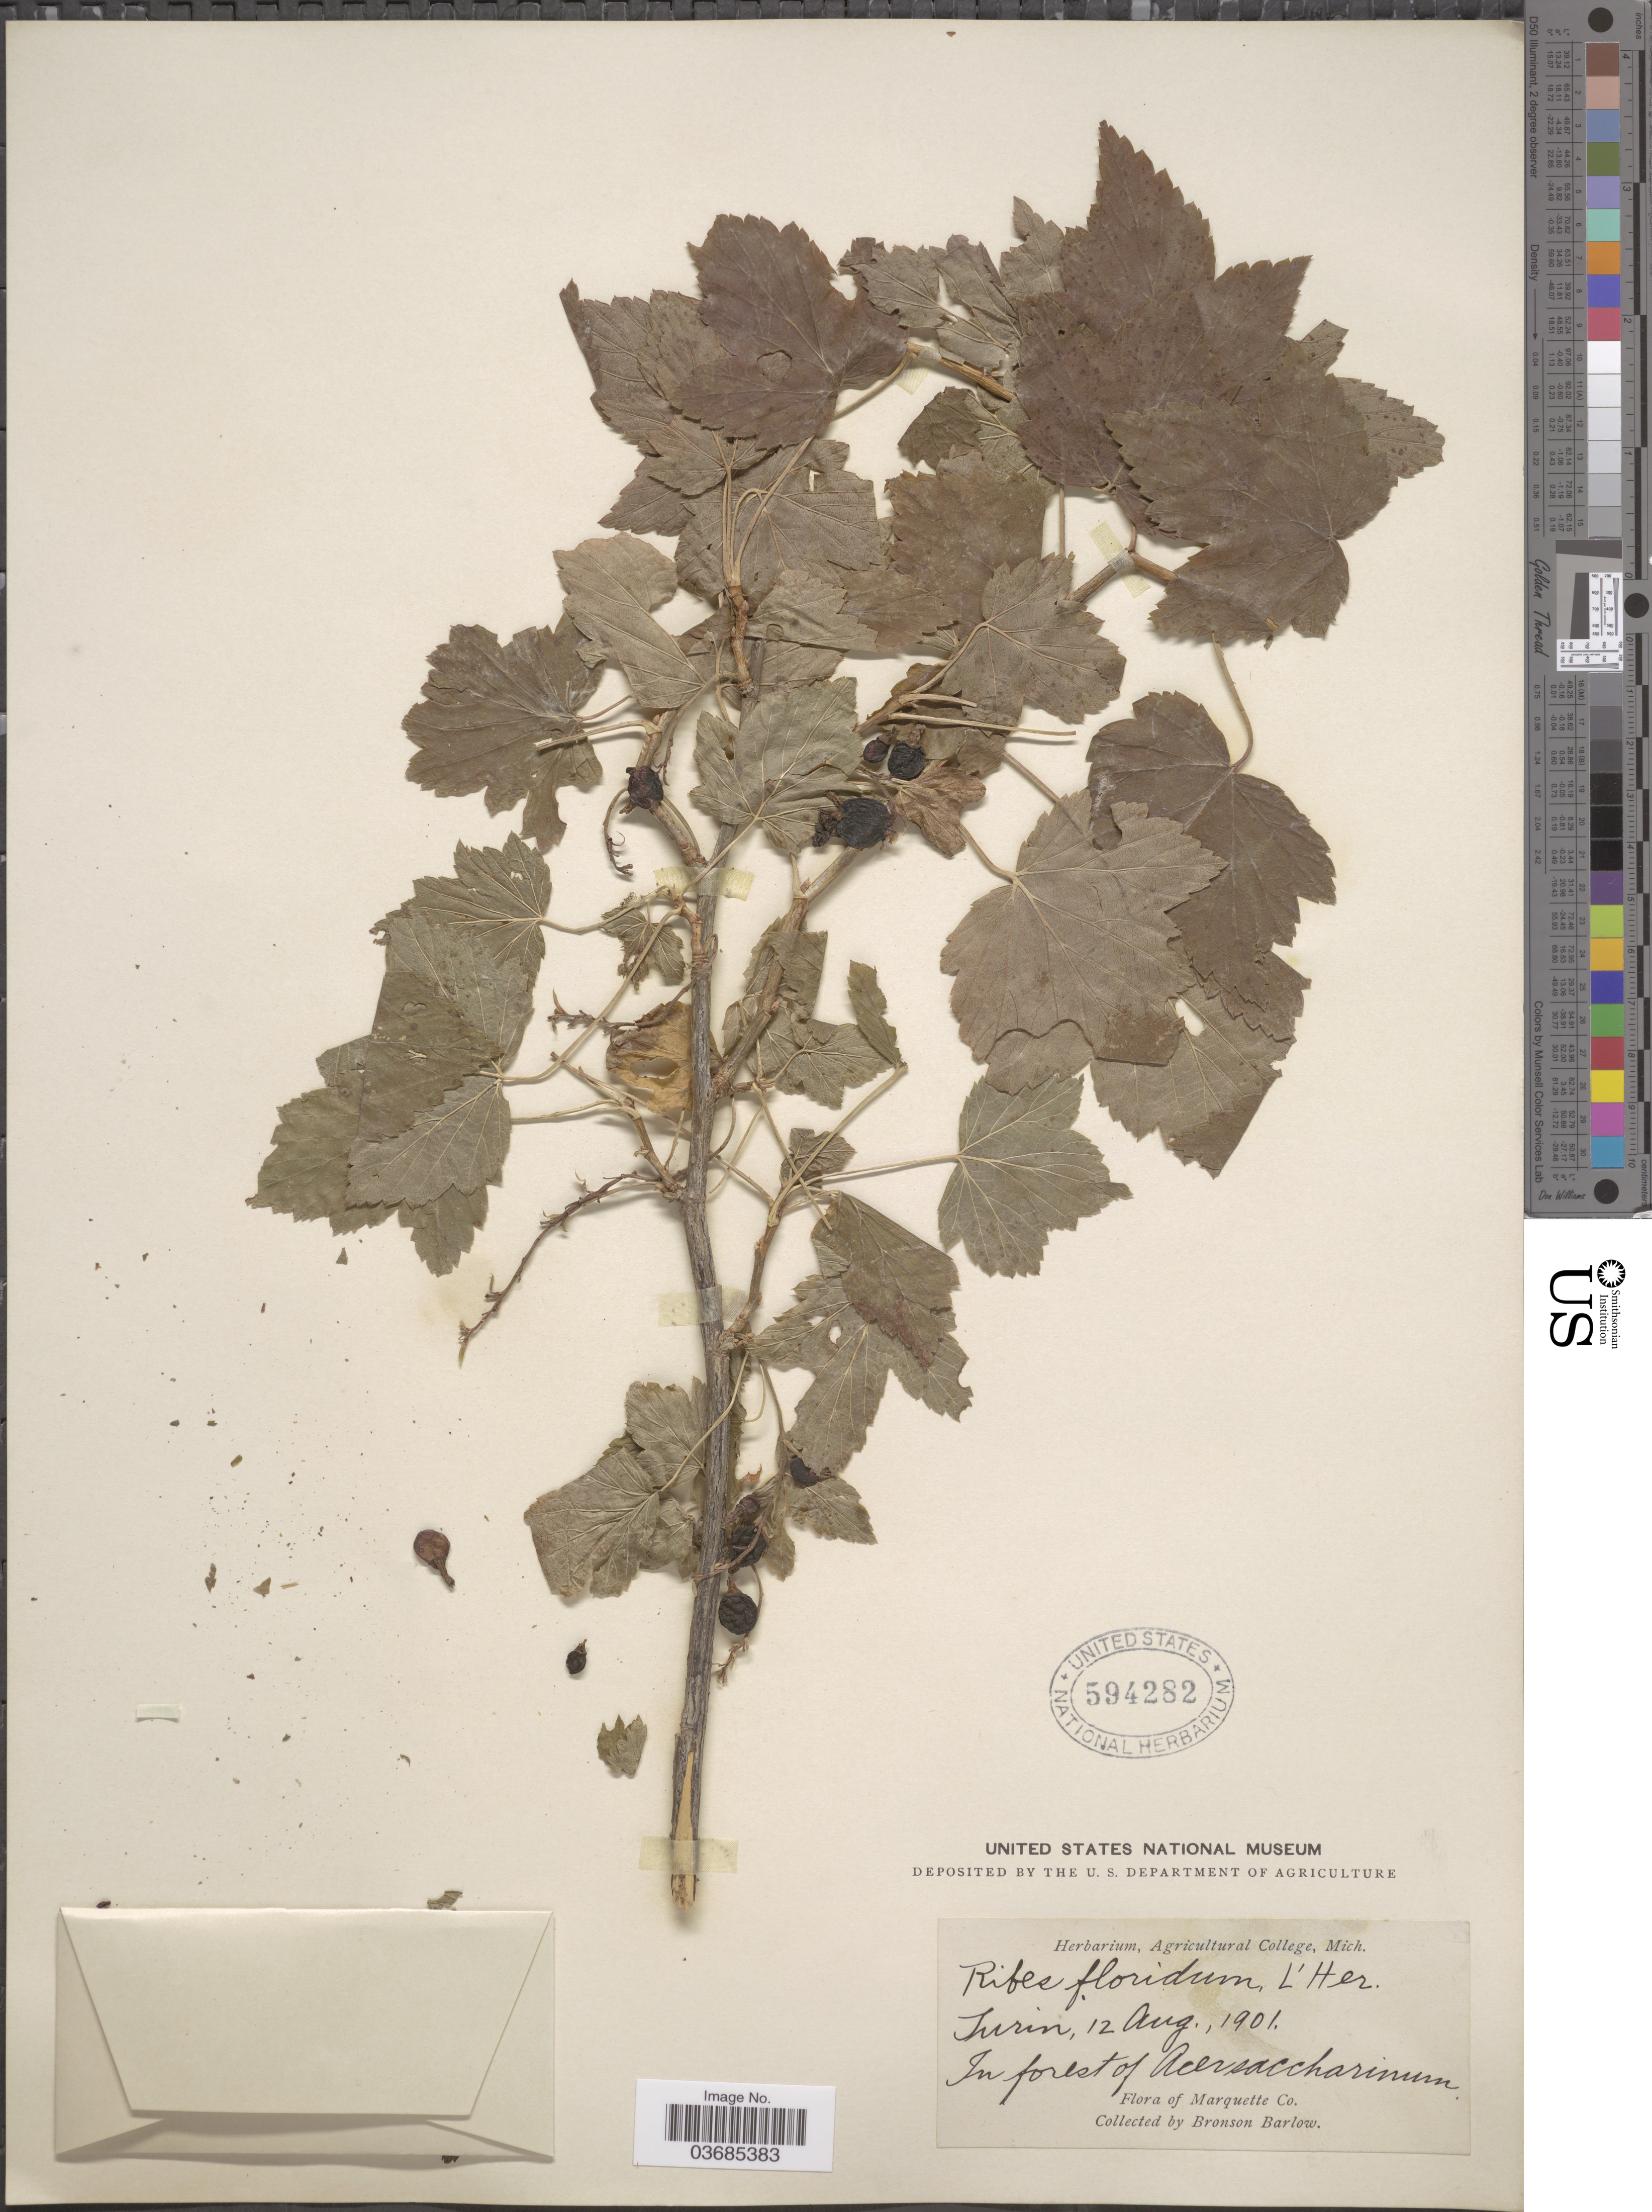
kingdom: Plantae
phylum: Tracheophyta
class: Magnoliopsida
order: Saxifragales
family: Grossulariaceae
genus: Ribes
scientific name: Ribes americanum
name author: Mill.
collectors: Barlow, B.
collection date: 1901-08-12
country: United States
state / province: Michigan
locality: Turin. In forest of Acer saccharinum. Marquette Co.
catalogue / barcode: US 594282